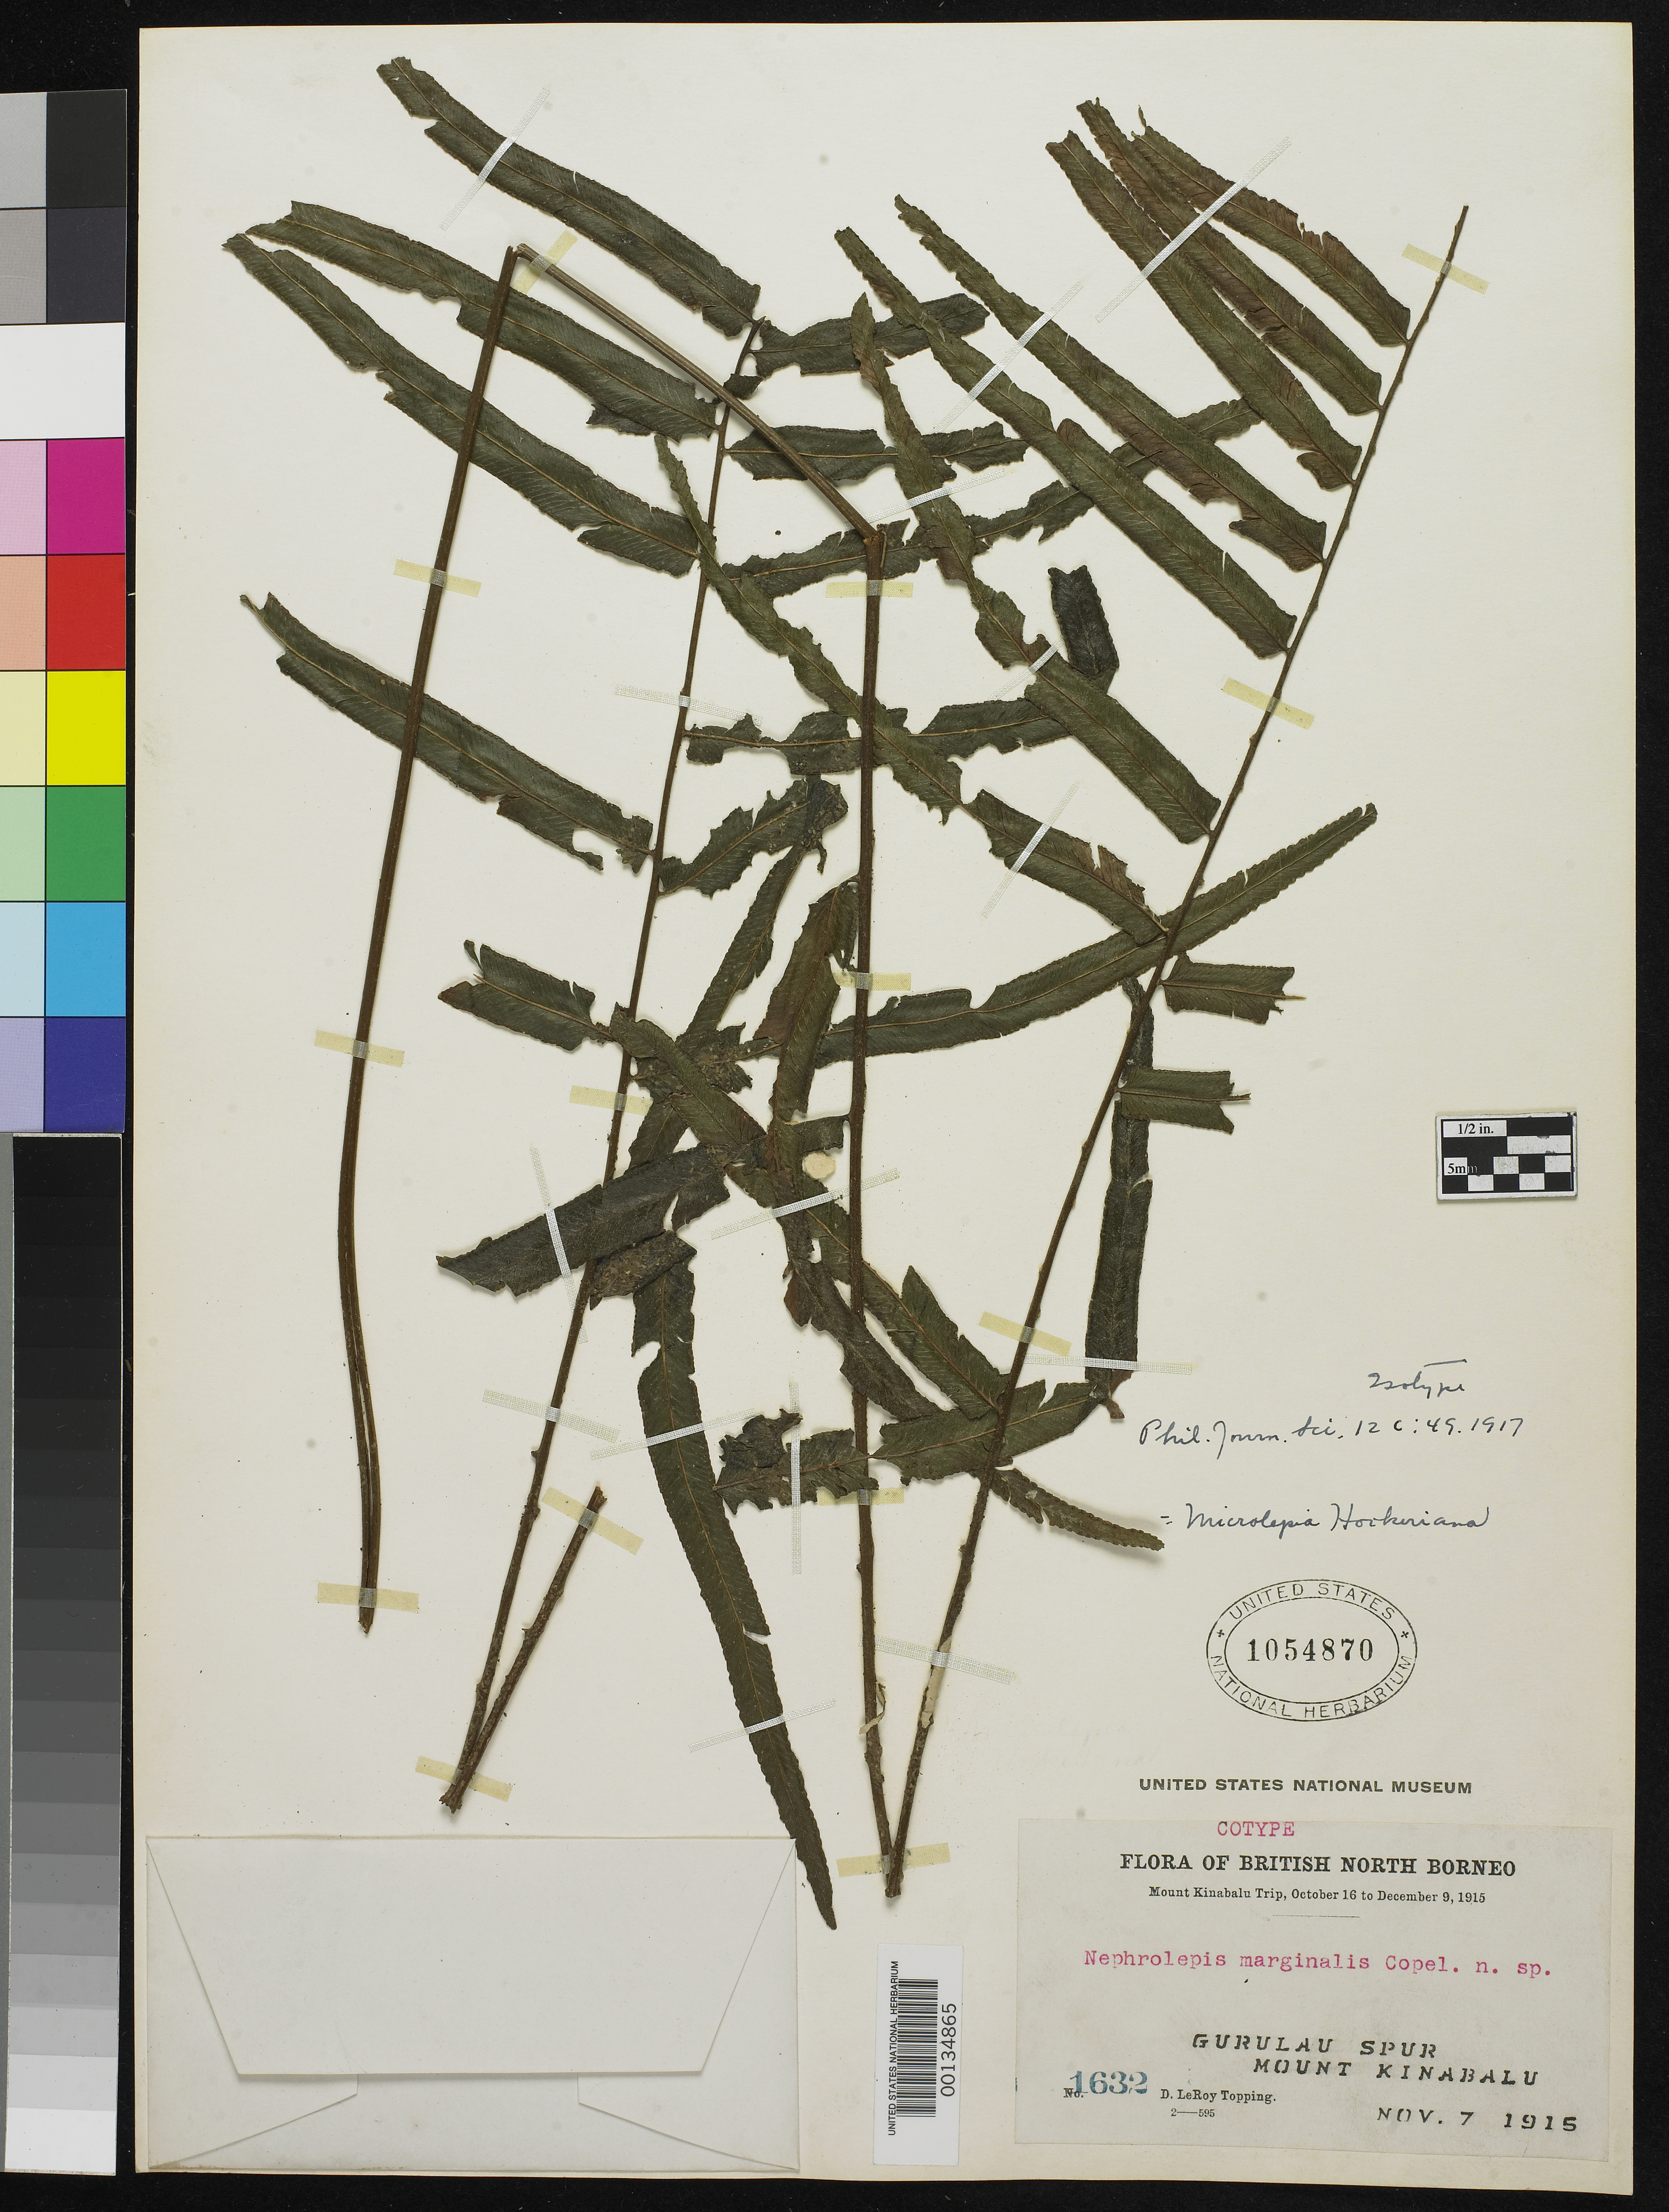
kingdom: Plantae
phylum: Tracheophyta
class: Polypodiopsida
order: Polypodiales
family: Nephrolepidaceae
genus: Nephrolepis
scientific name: Nephrolepis marginalis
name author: Copel.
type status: Isotype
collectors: D. L. Topping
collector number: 1632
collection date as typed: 07 Nov 1919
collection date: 1919-11-07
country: Malaysia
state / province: Sabah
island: Borneo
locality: Gurulau Spur, Mount Kinabalu.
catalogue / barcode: US 1054870